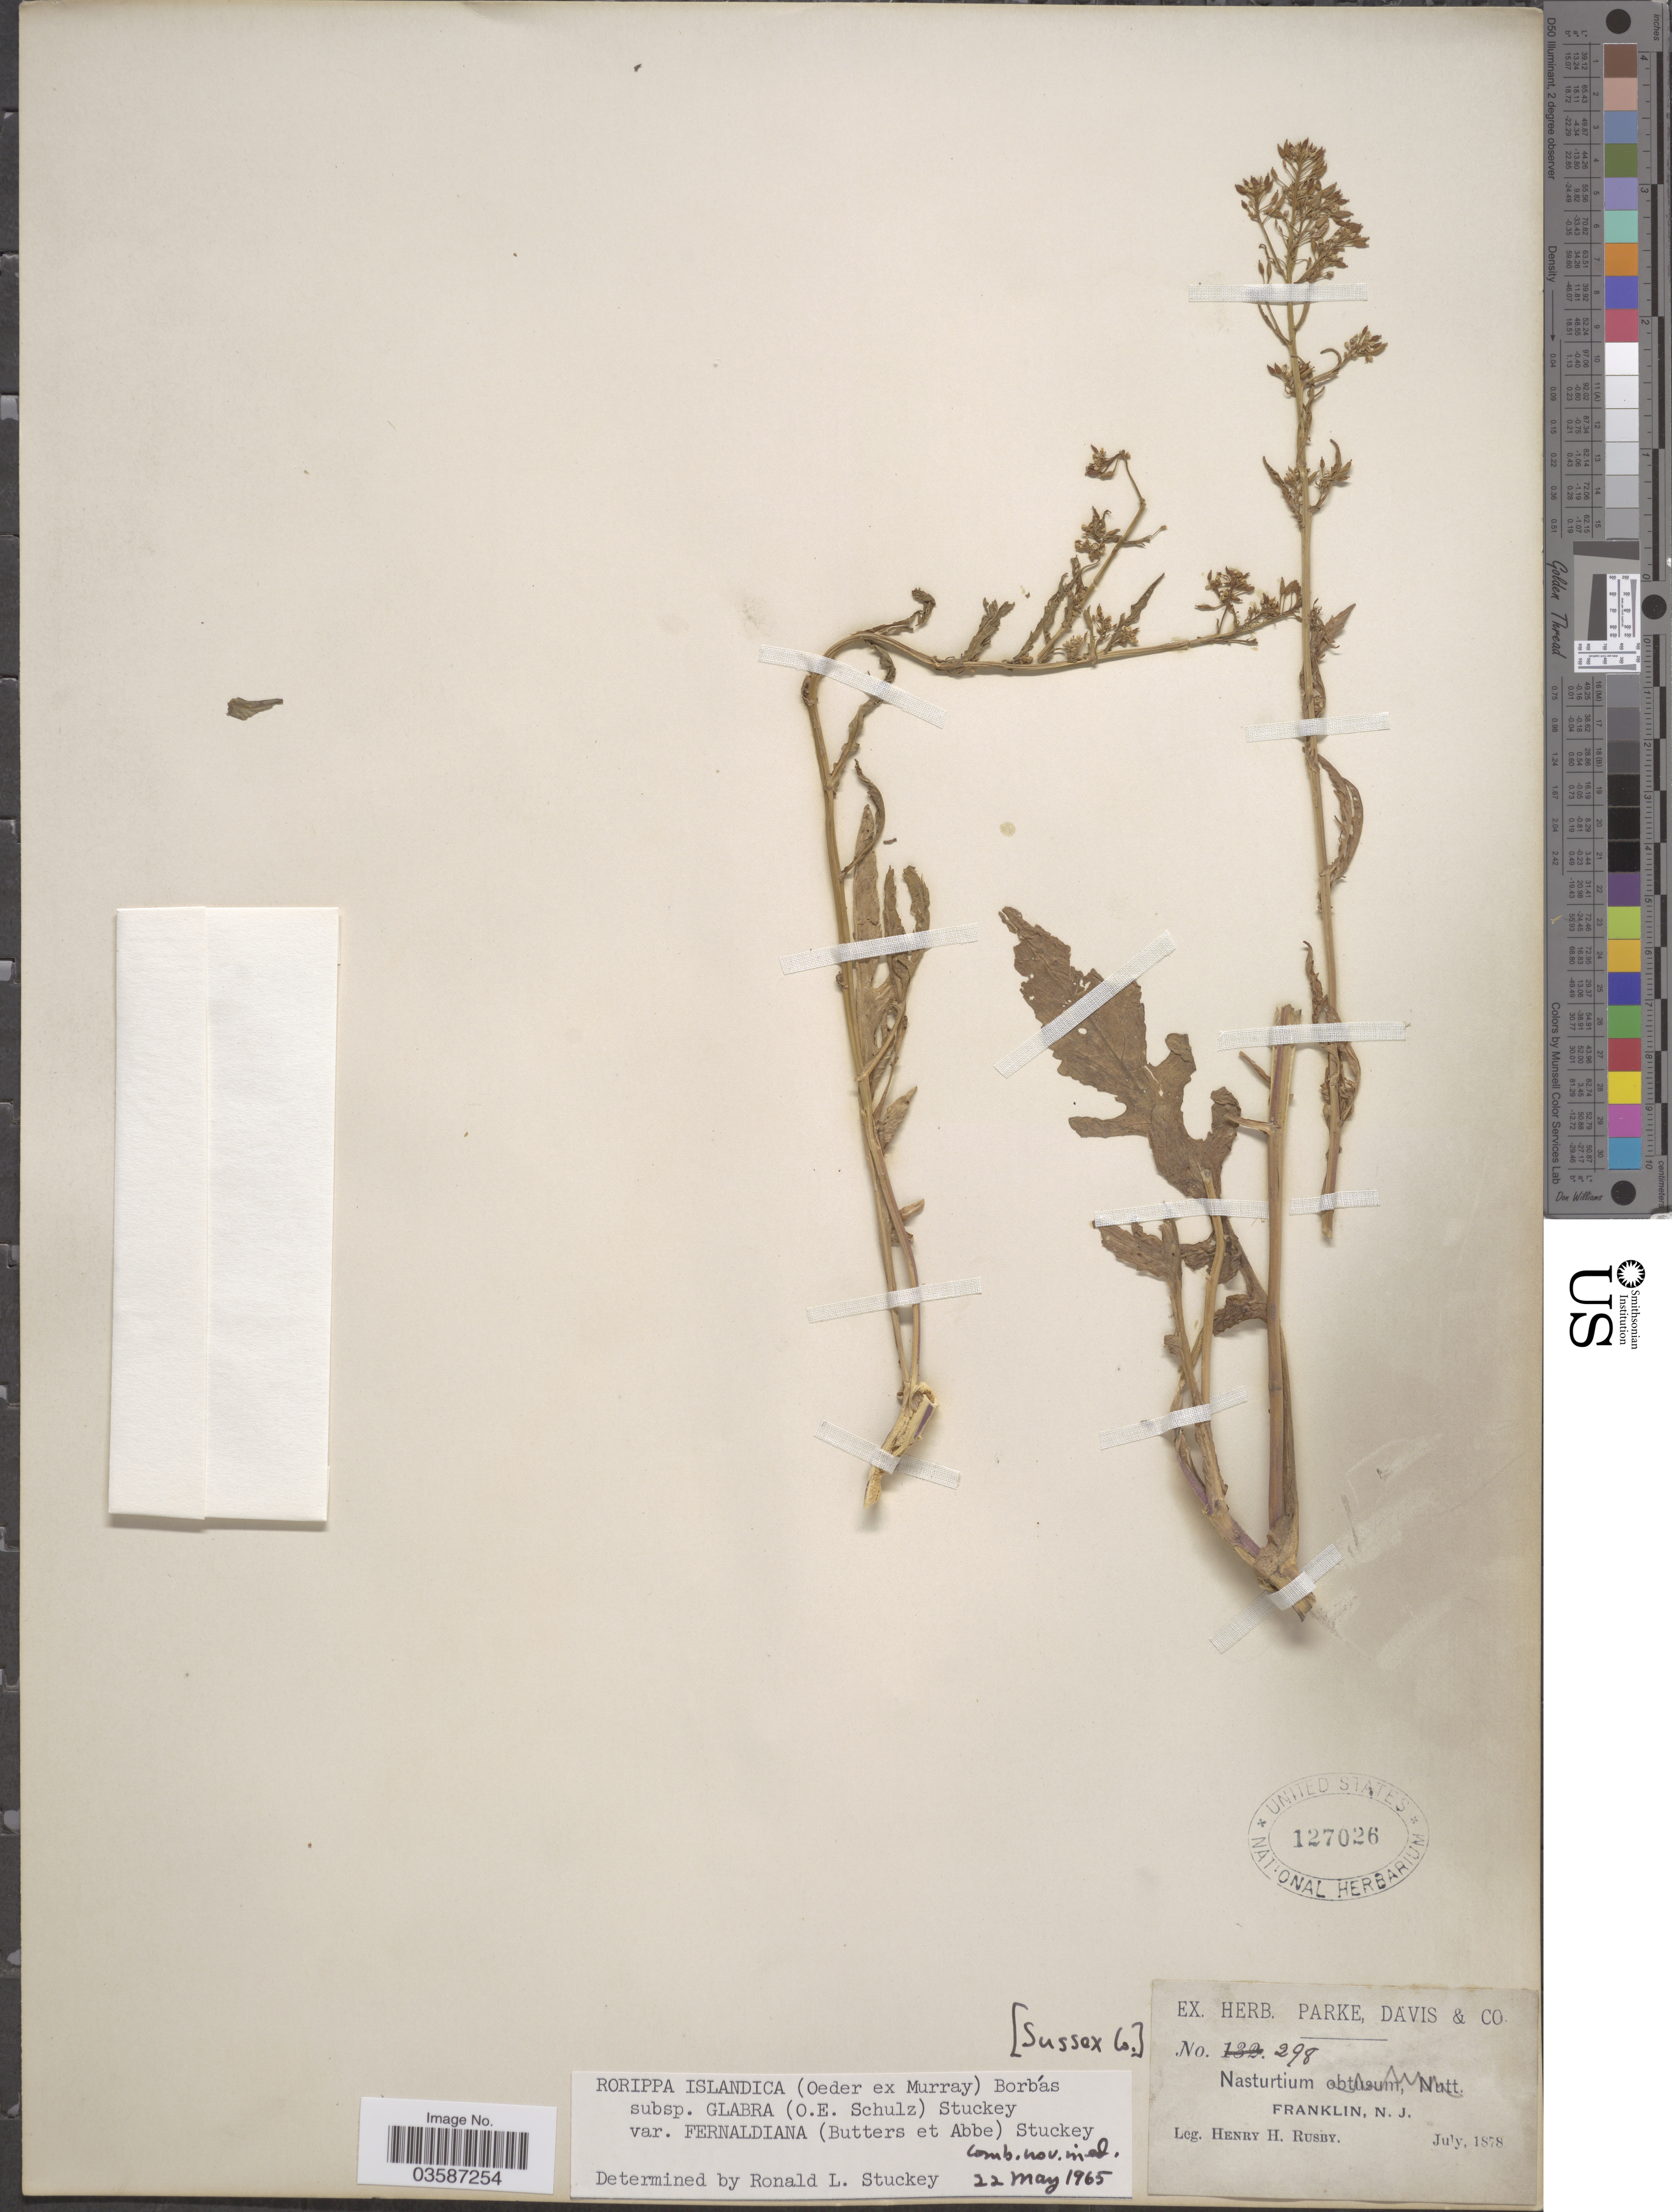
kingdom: Plantae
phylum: Tracheophyta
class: Magnoliopsida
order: Brassicales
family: Brassicaceae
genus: Rorippa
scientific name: Rorippa islandica var. fernaldiana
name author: Butters & Abbe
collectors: H. H. Rusby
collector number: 298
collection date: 1878-07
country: United States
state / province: New Jersey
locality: Franklin. Sussex Co.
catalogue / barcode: US 127026